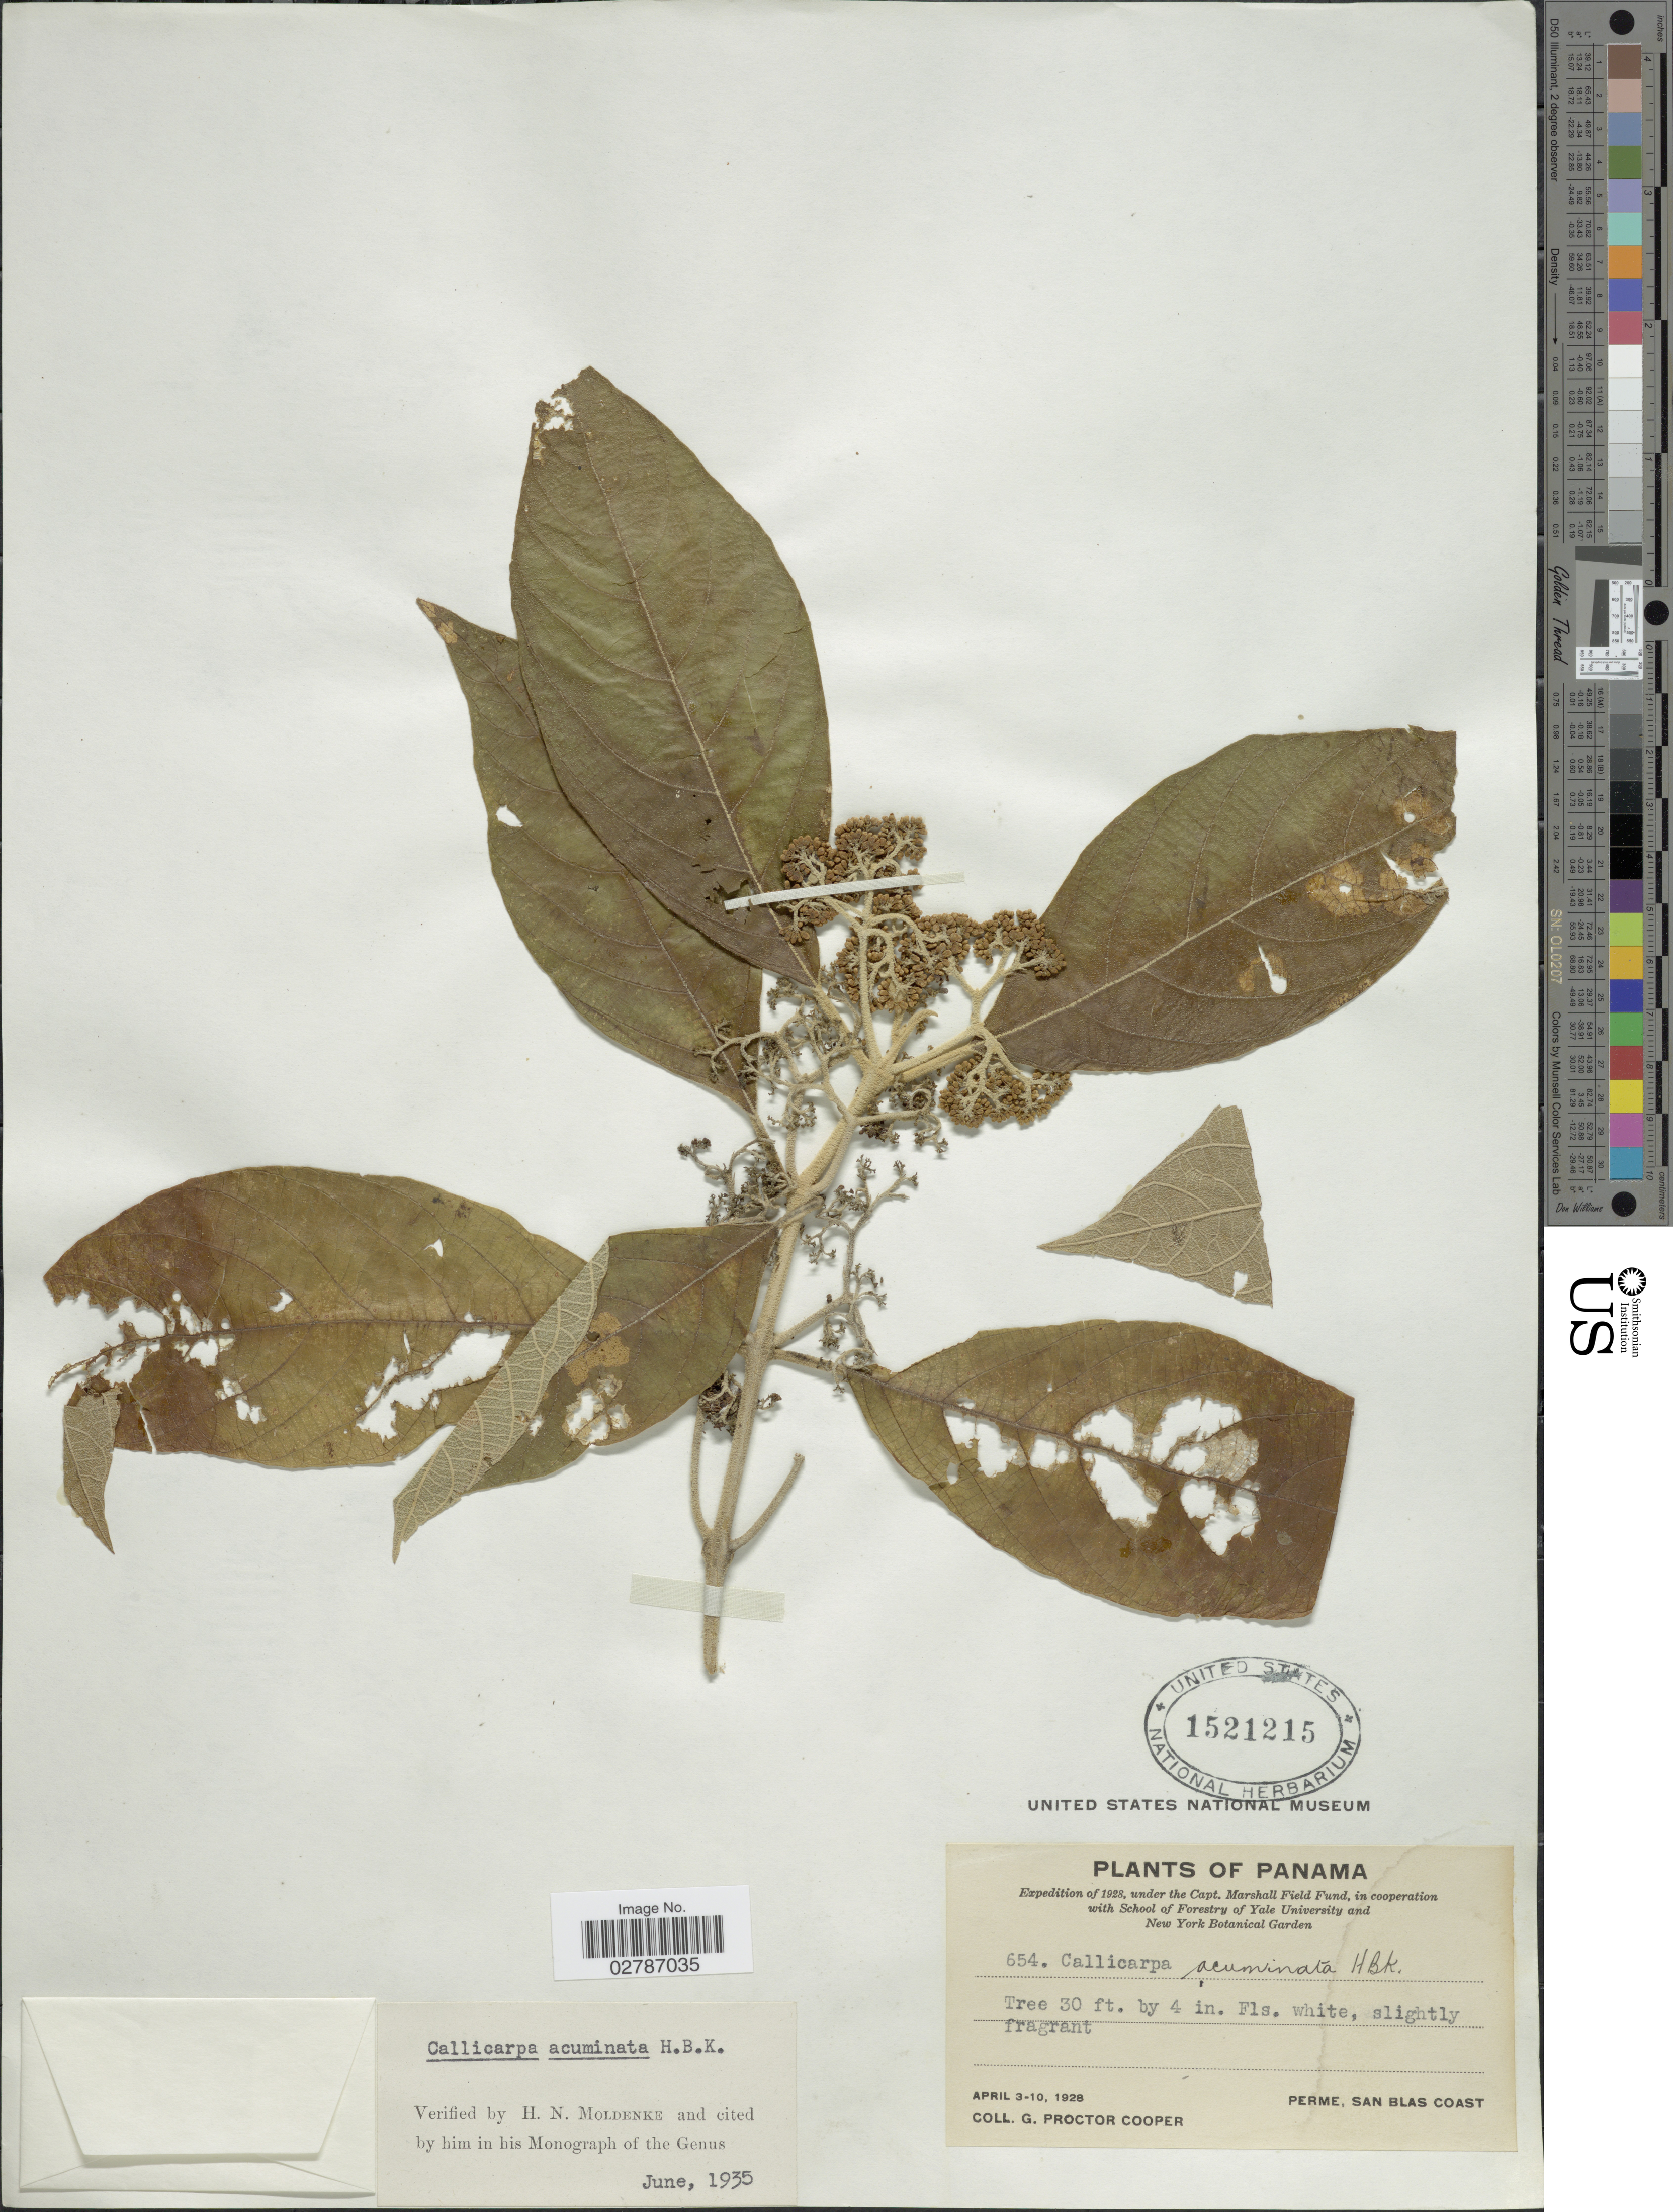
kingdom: Plantae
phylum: Tracheophyta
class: Magnoliopsida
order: Lamiales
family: Lamiaceae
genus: Callicarpa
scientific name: Callicarpa acuminata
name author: Kunth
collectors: G. Cooper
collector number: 654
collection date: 1928-04-03/1928-04-10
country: Panama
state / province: Kuna Yala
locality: Perme, San Blas Coast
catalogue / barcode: US 1521215